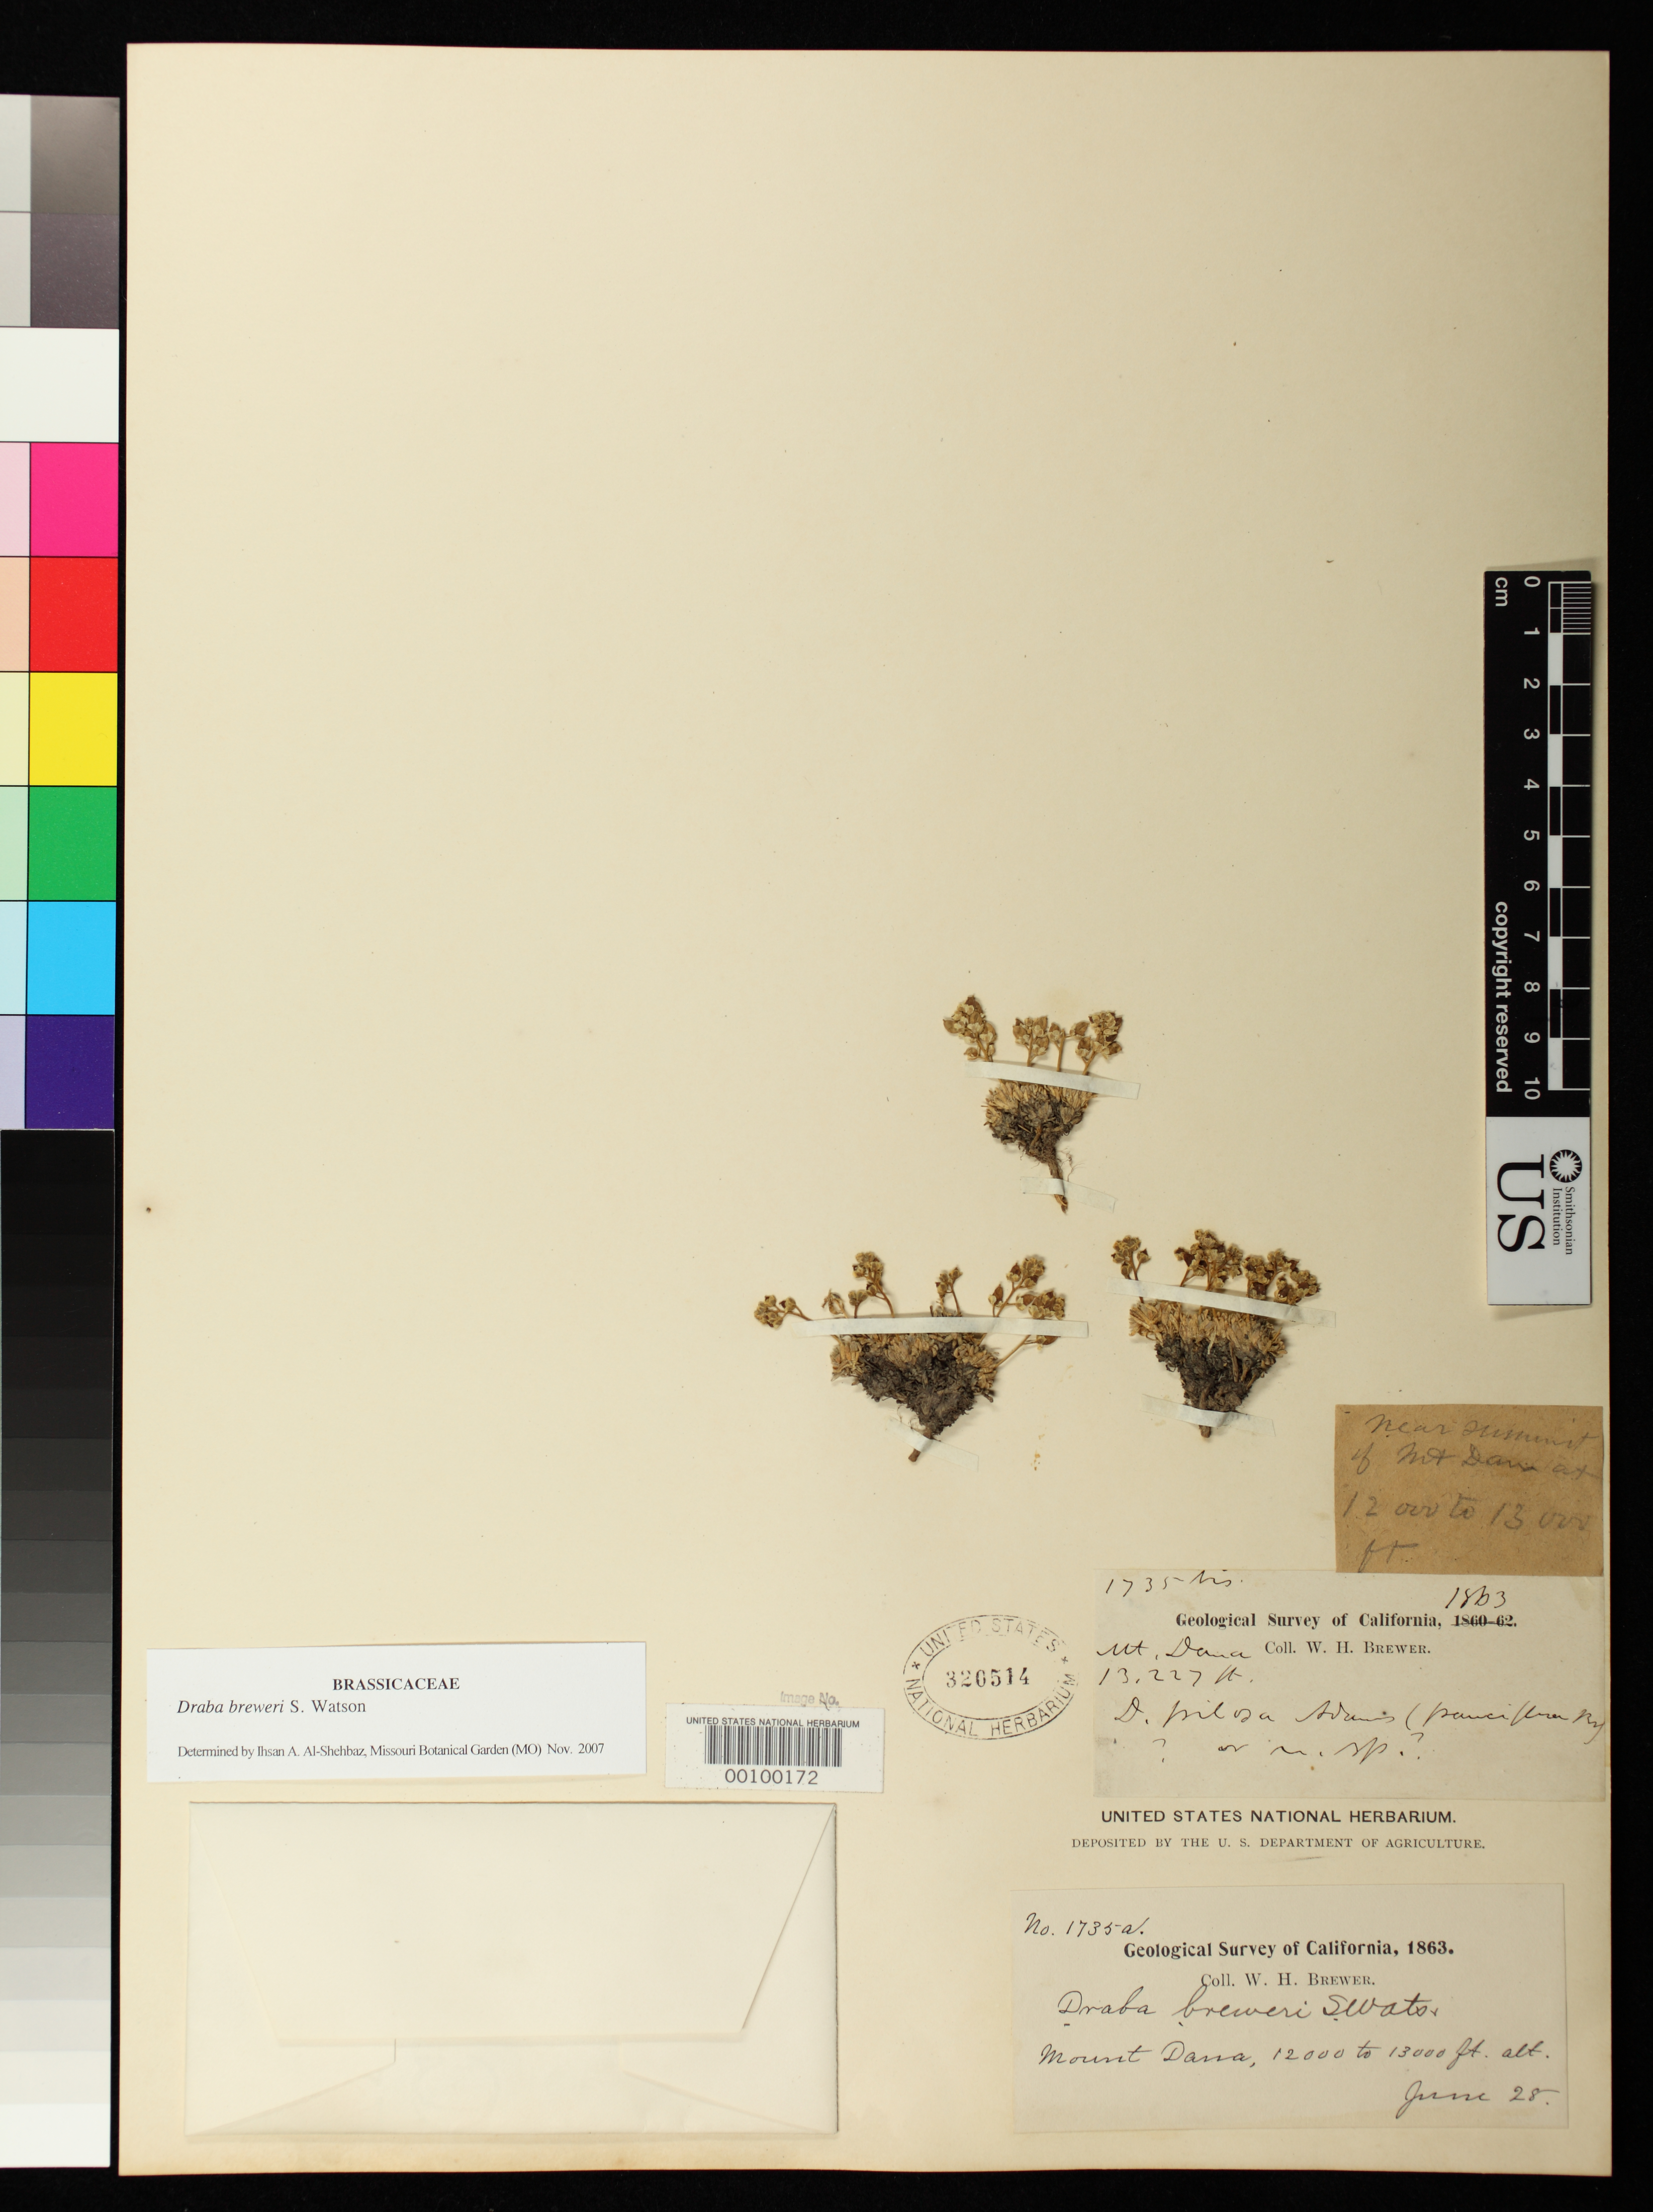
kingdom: Plantae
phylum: Tracheophyta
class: Magnoliopsida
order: Brassicales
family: Brassicaceae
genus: Draba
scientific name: Draba breweri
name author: S. Watson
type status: Syntype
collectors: W. H. Brewer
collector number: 1735 a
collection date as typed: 28 Jun 1863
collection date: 1863-06-28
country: United States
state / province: California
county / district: Tuolumne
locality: Mt. Dana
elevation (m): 3658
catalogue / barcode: US 320514